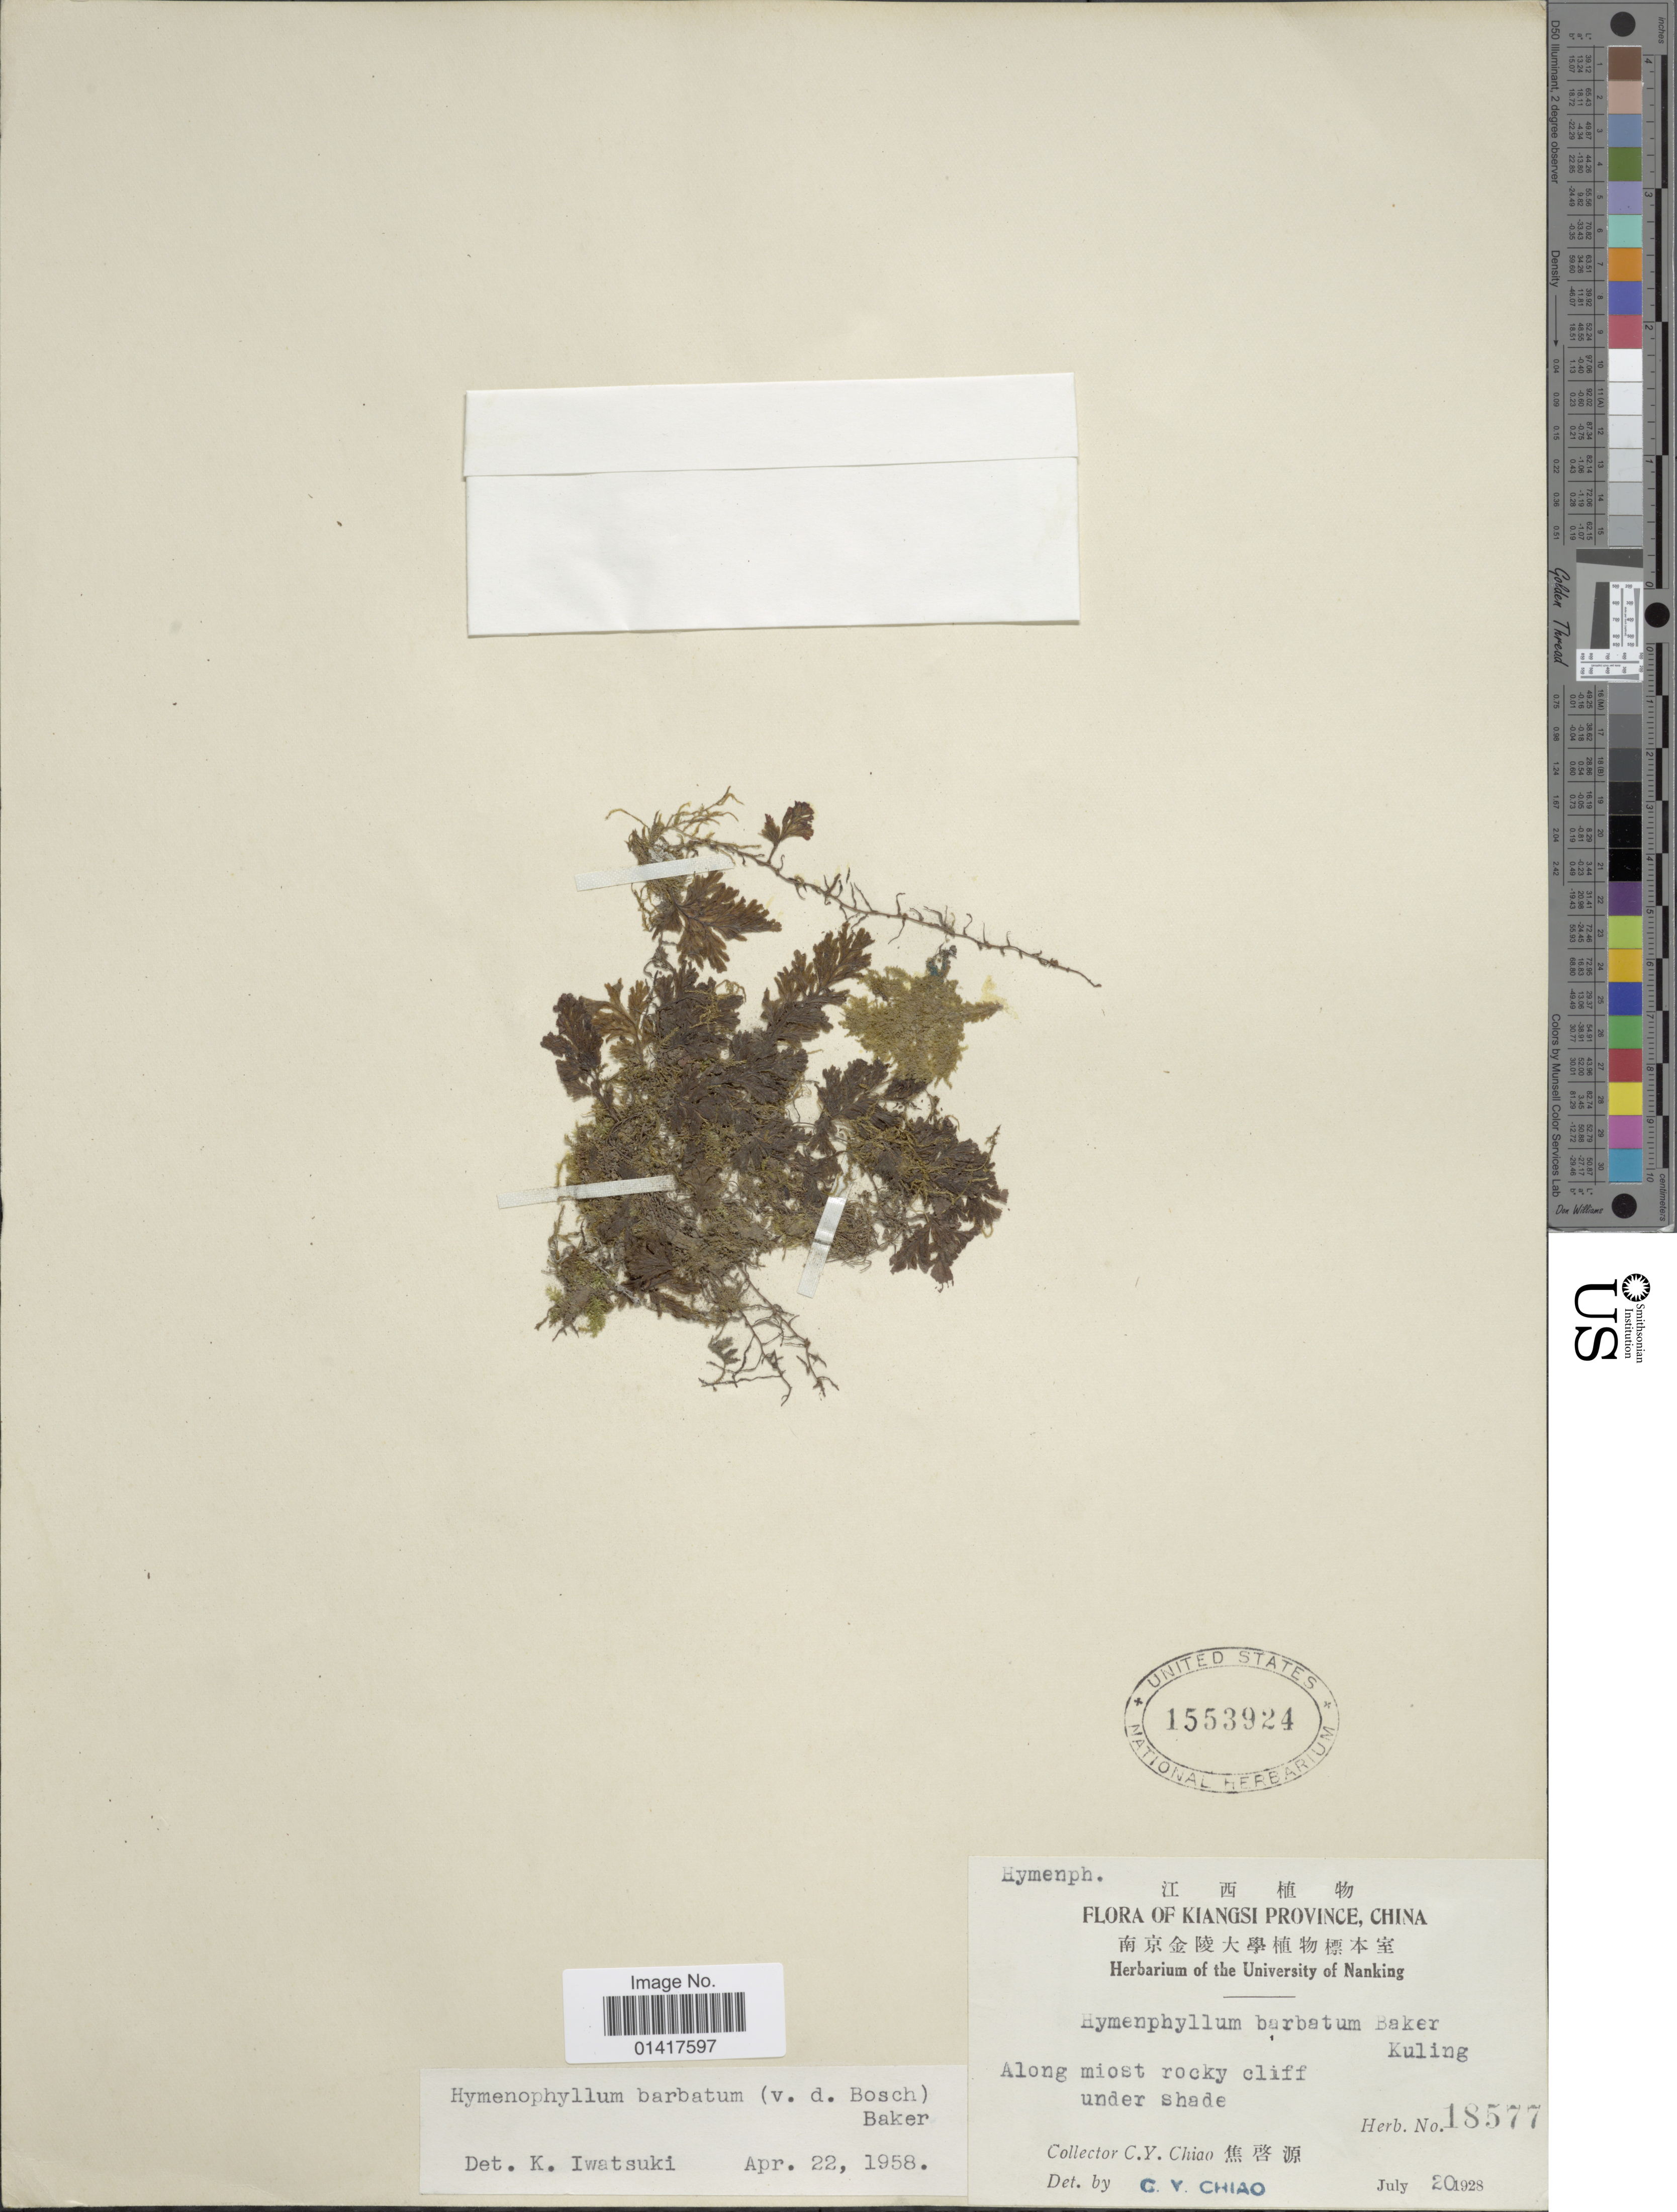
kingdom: Plantae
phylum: Tracheophyta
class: Polypodiopsida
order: Hymenophyllales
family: Hymenophyllaceae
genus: Hymenophyllum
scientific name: Hymenophyllum barbatum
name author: (Bosch) Baker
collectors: C. Y. Chiao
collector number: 18577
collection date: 1928-07-20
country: China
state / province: Jiangxi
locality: Kiangsi, Kuling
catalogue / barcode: US 1553924